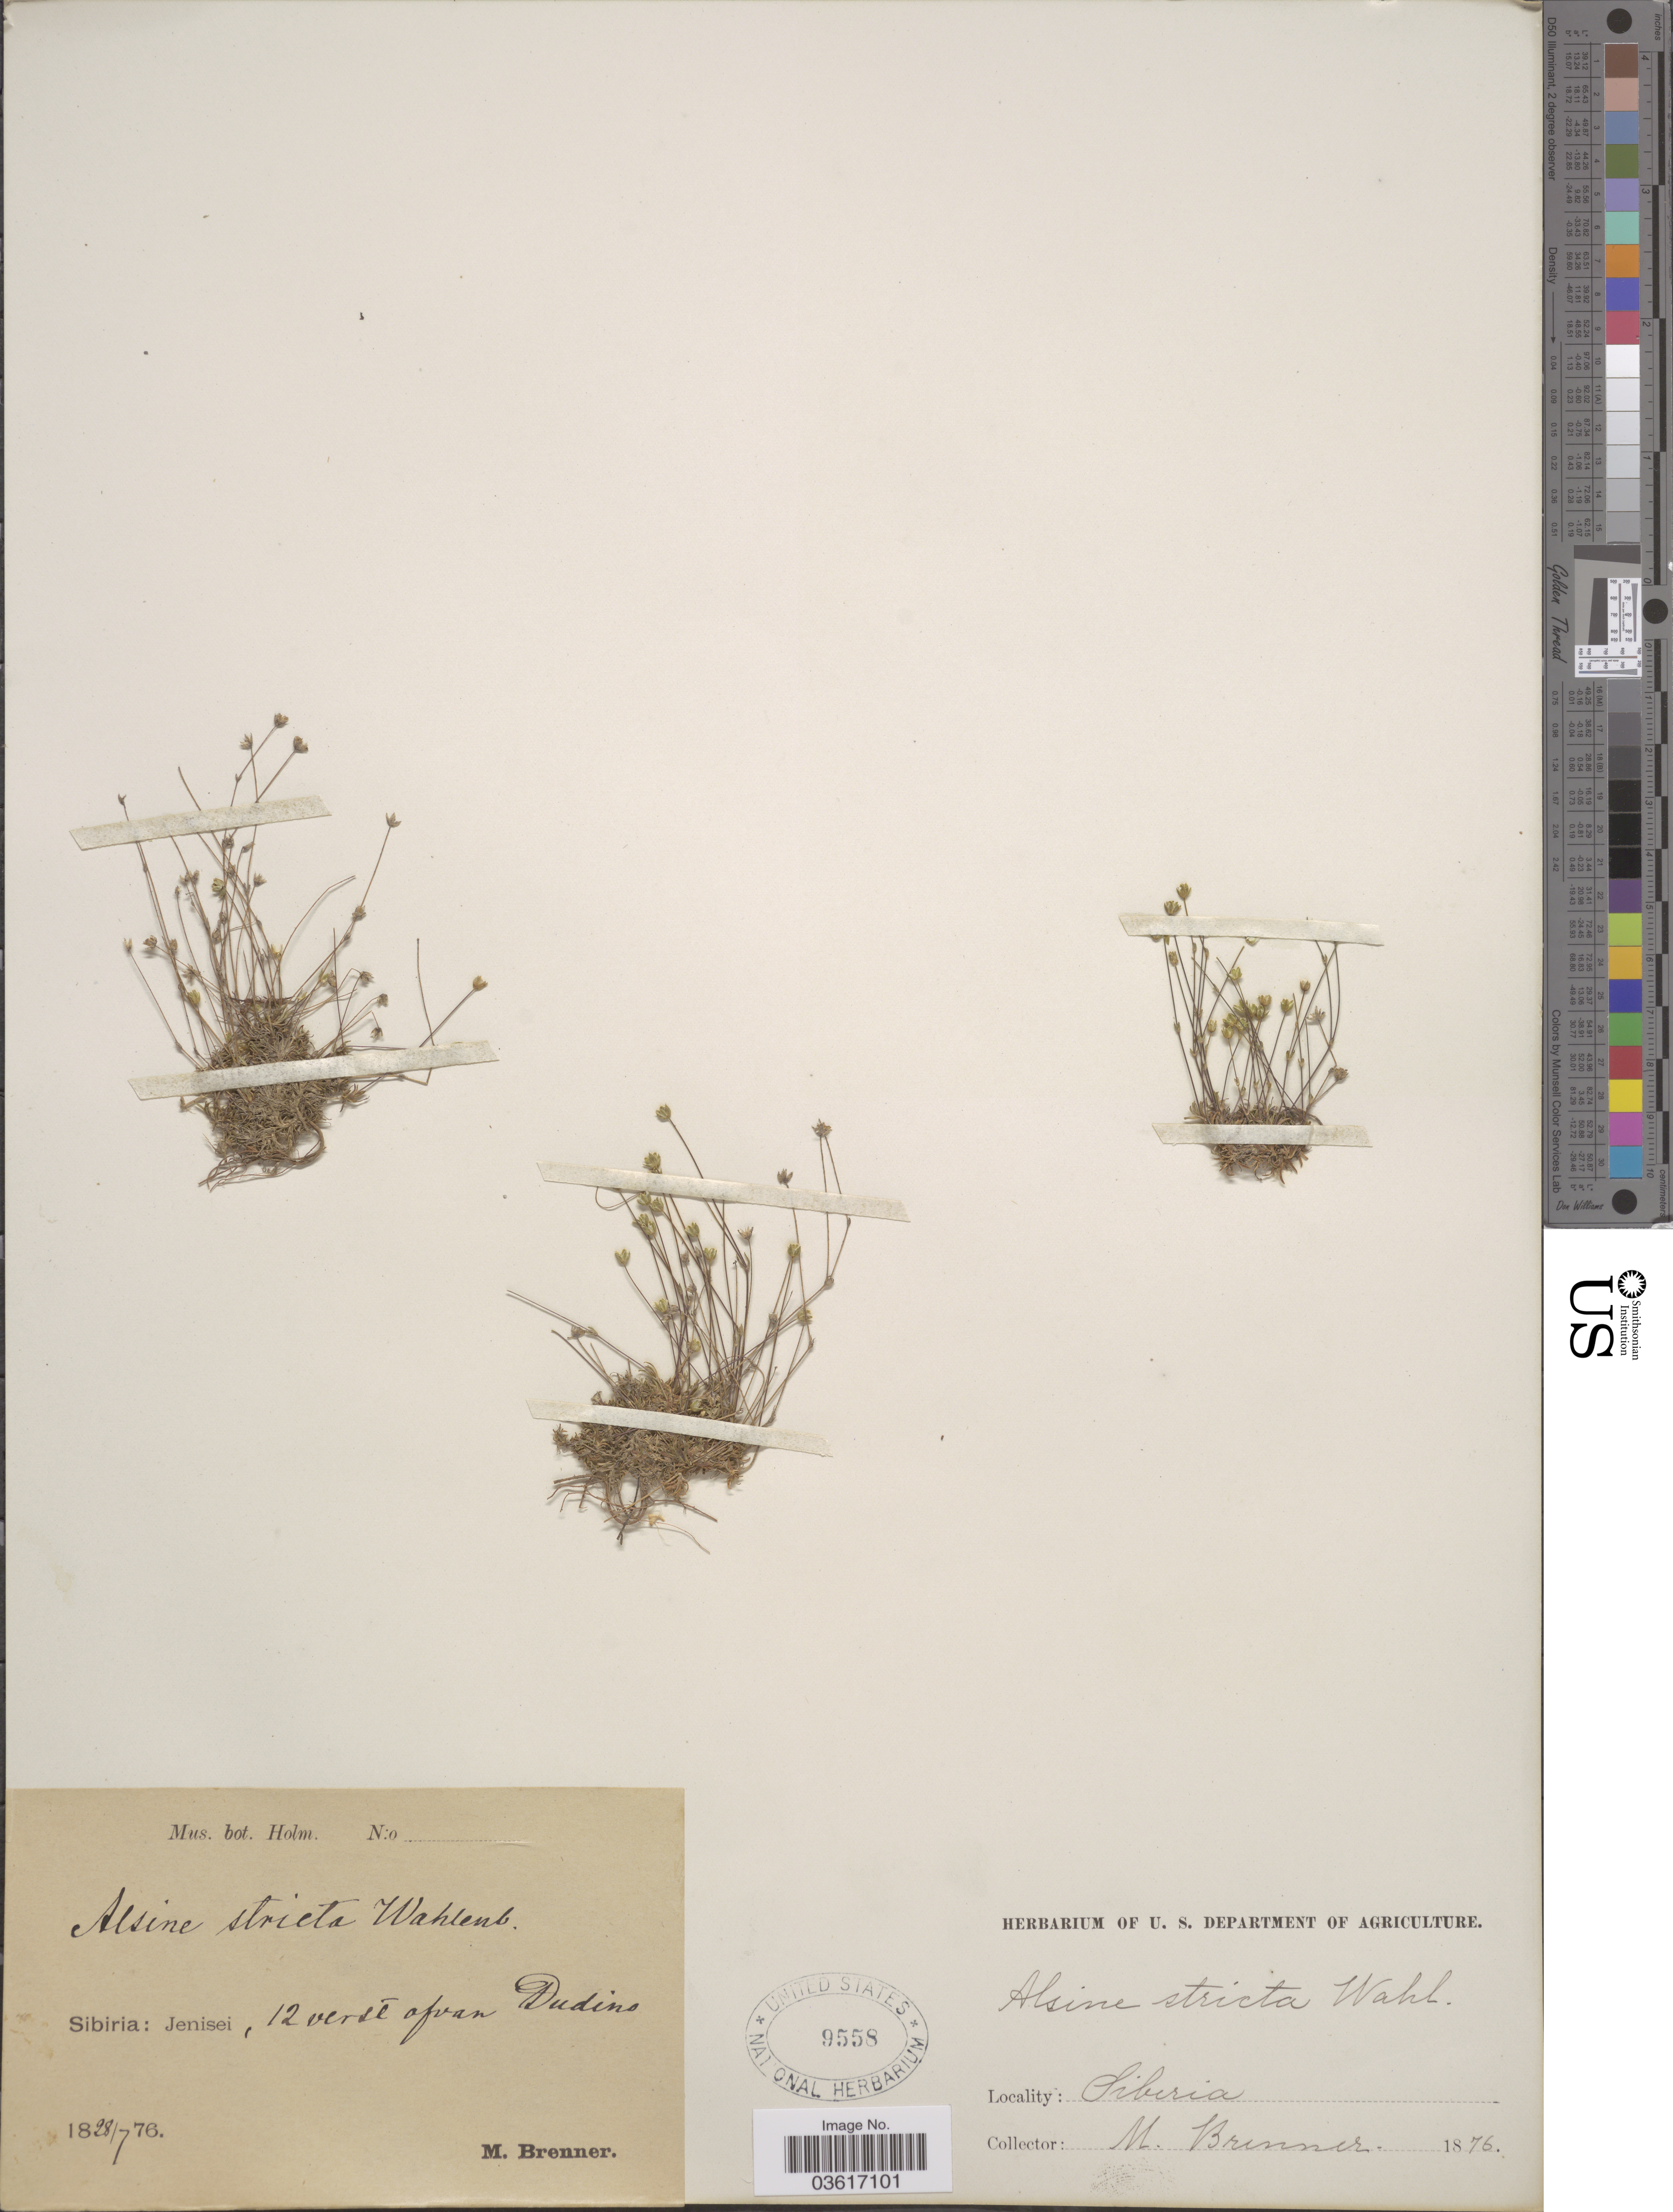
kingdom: Plantae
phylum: Tracheophyta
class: Magnoliopsida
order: Caryophyllales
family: Caryophyllaceae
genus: Minuartia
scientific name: Minuartia stricta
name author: (Sw.) Hiern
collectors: M. Brenner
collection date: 1876-07-28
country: Russian Federation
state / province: Krasnoyarsk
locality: Sibiria: Jenisei, 12 verst ofvan Dudino.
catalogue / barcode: US 9558